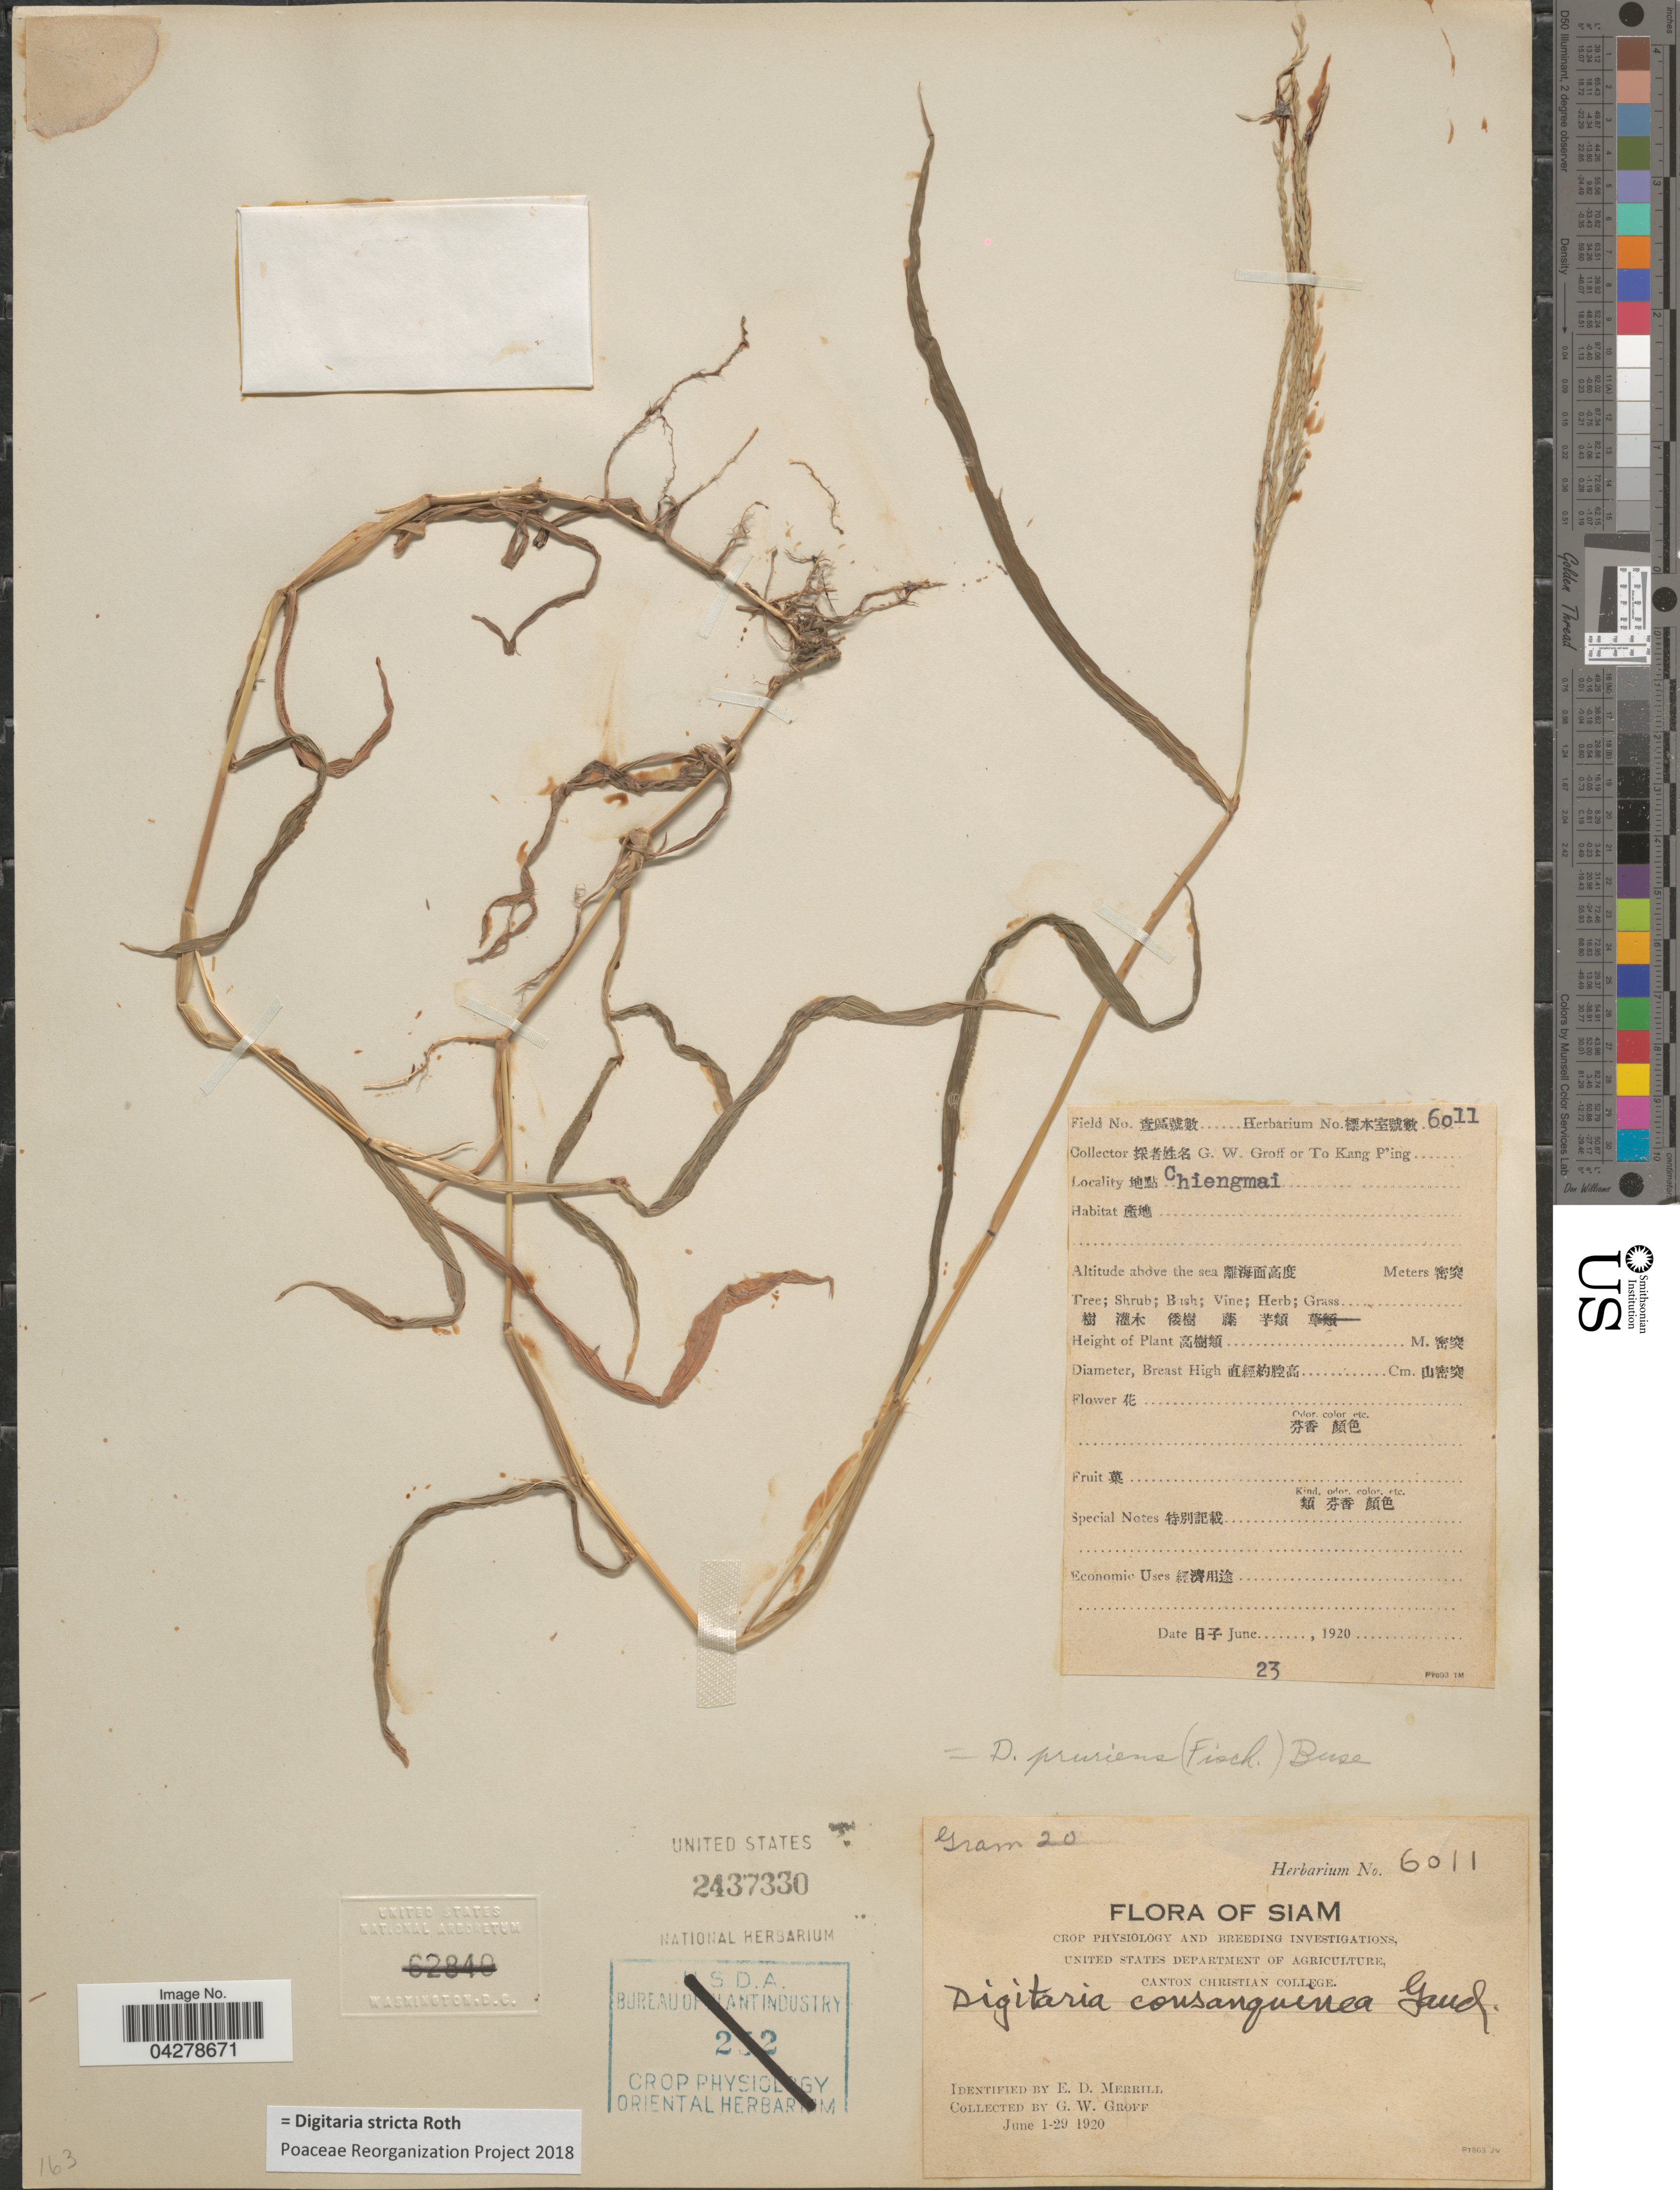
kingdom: Plantae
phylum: Tracheophyta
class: Liliopsida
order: Poales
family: Poaceae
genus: Digitaria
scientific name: Digitaria stricta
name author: Roth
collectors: G. Groff & T. Ping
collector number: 6011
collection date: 1920-06-23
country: Thailand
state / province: Chiang Mai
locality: Chiengmai. Siam.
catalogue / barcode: US 2437330